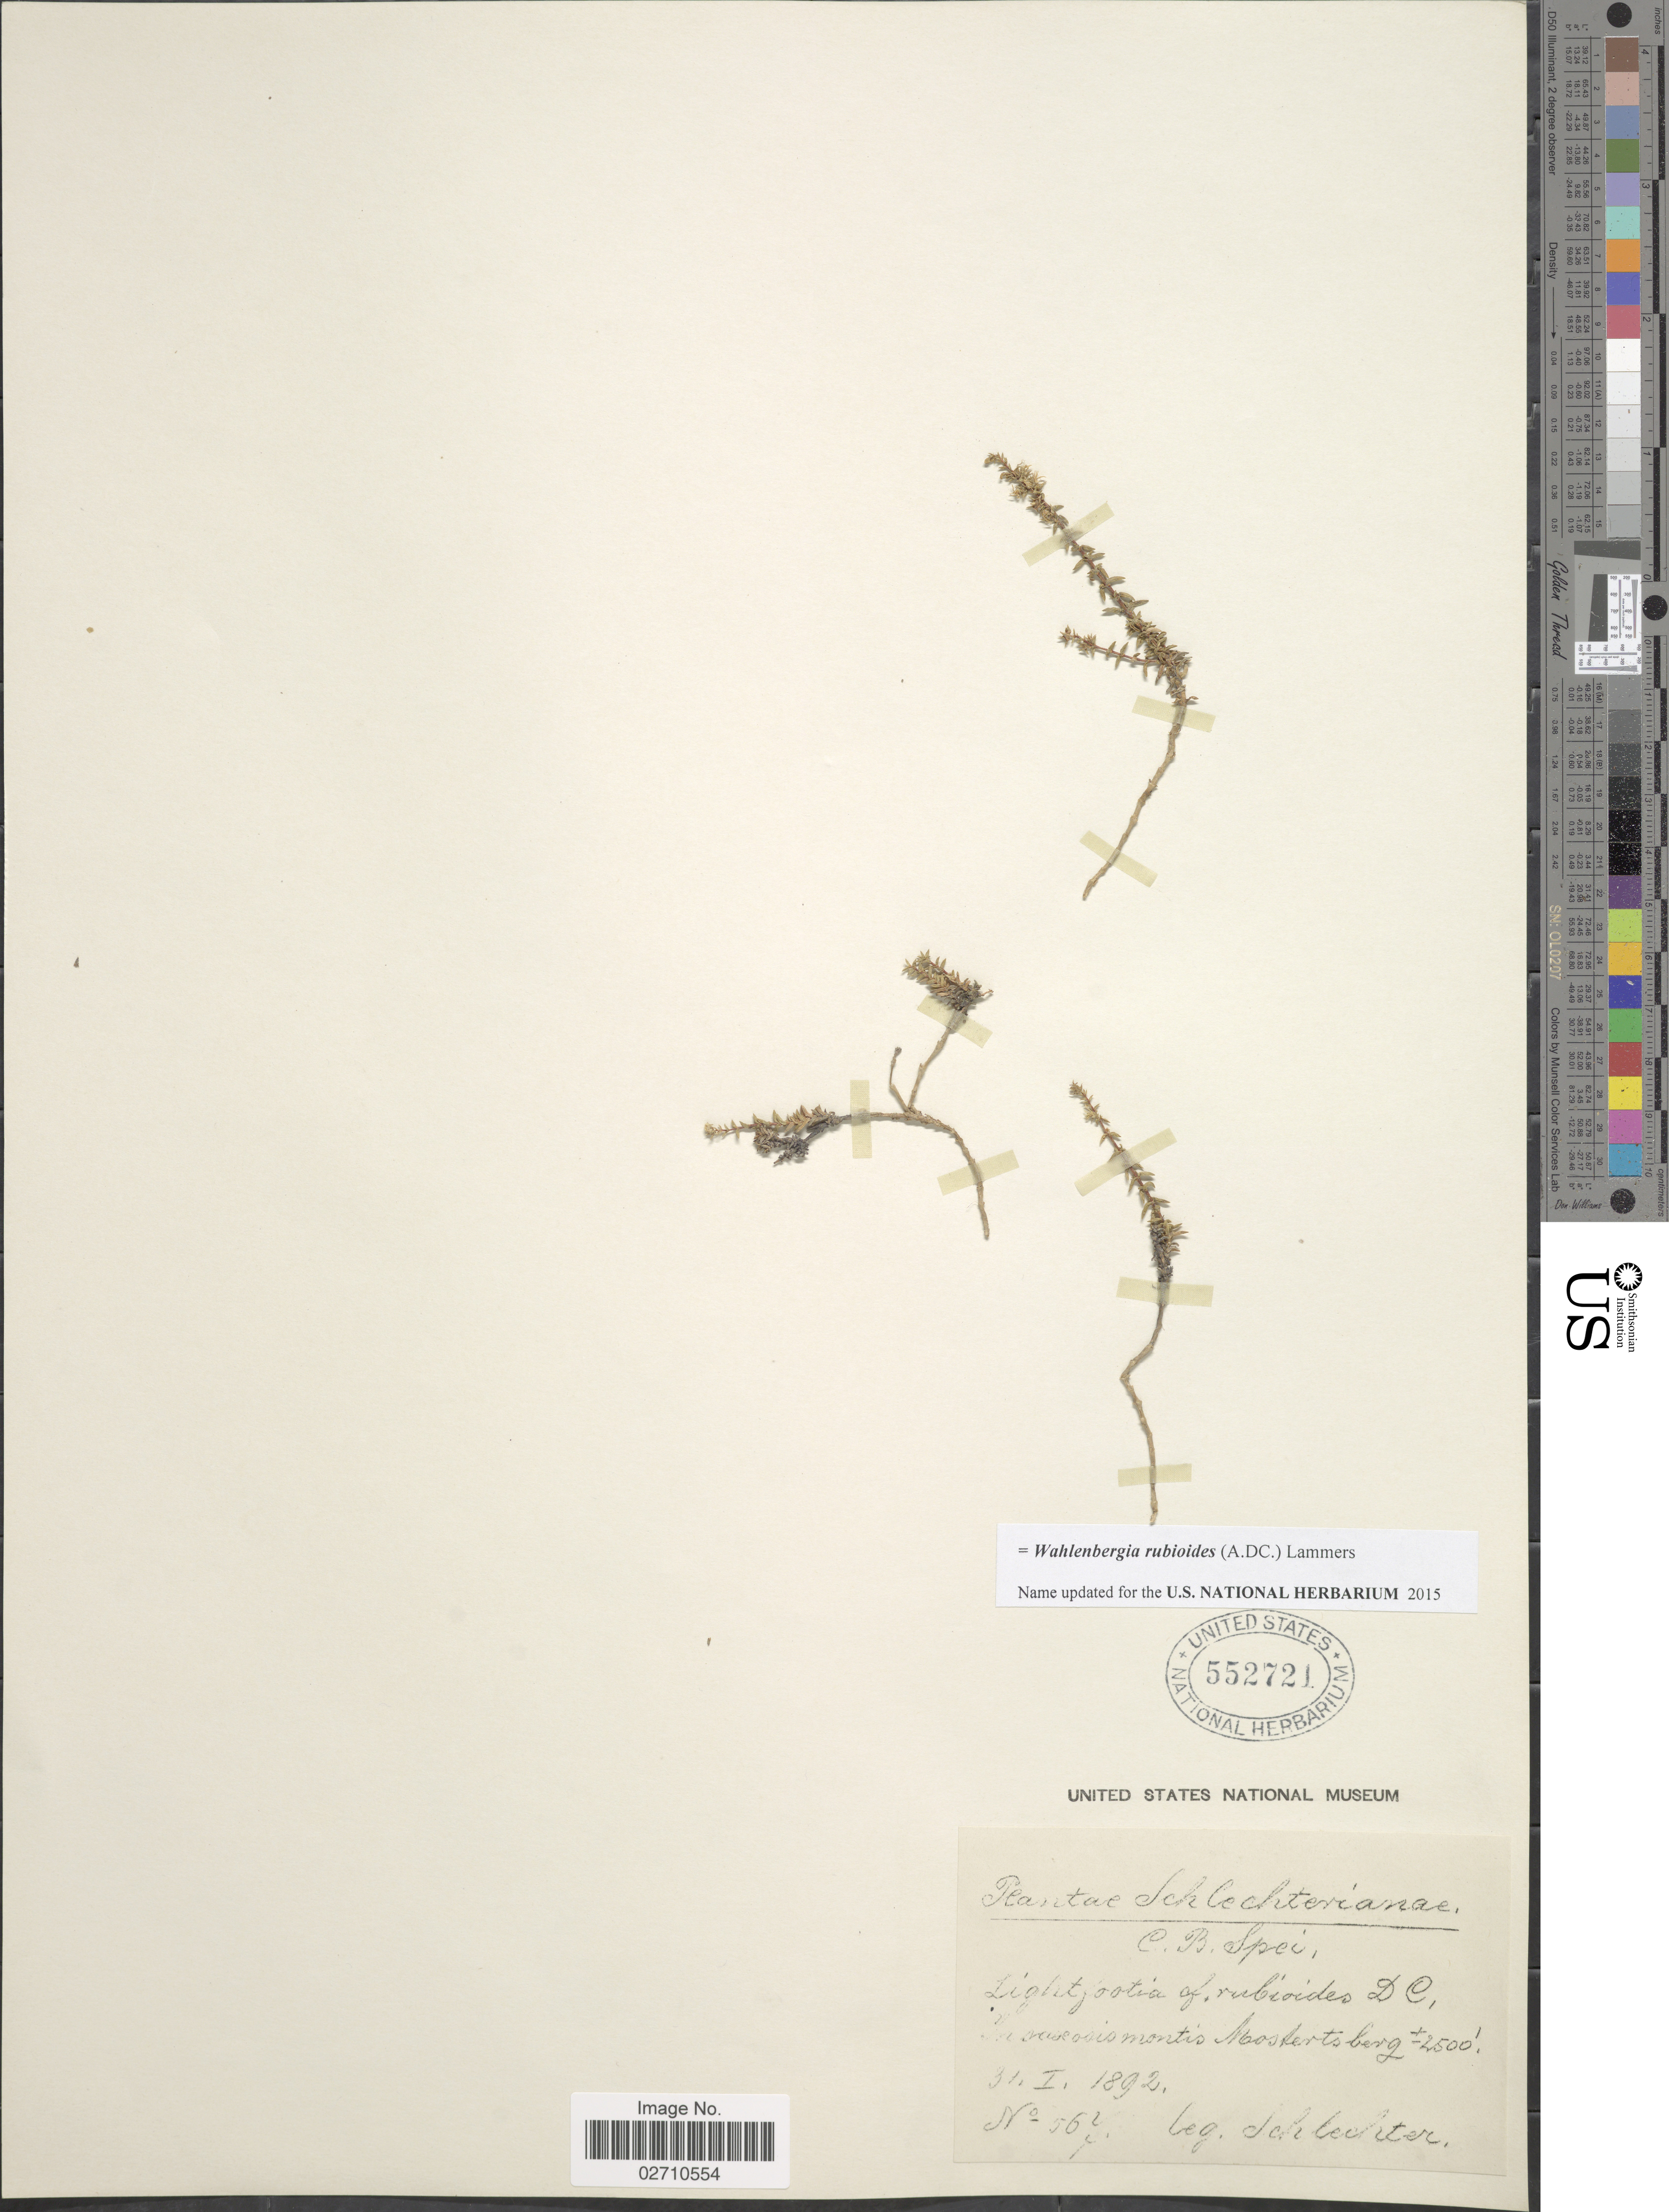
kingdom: Plantae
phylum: Tracheophyta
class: Magnoliopsida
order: Asterales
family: Campanulaceae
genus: Wahlenbergia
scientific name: Wahlenbergia rubioides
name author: Lammers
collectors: Schlechter, --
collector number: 562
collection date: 1892-01-31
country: South Africa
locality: C. B. Spei. In arenosis montis Mostertsberg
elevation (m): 762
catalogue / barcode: US 552721